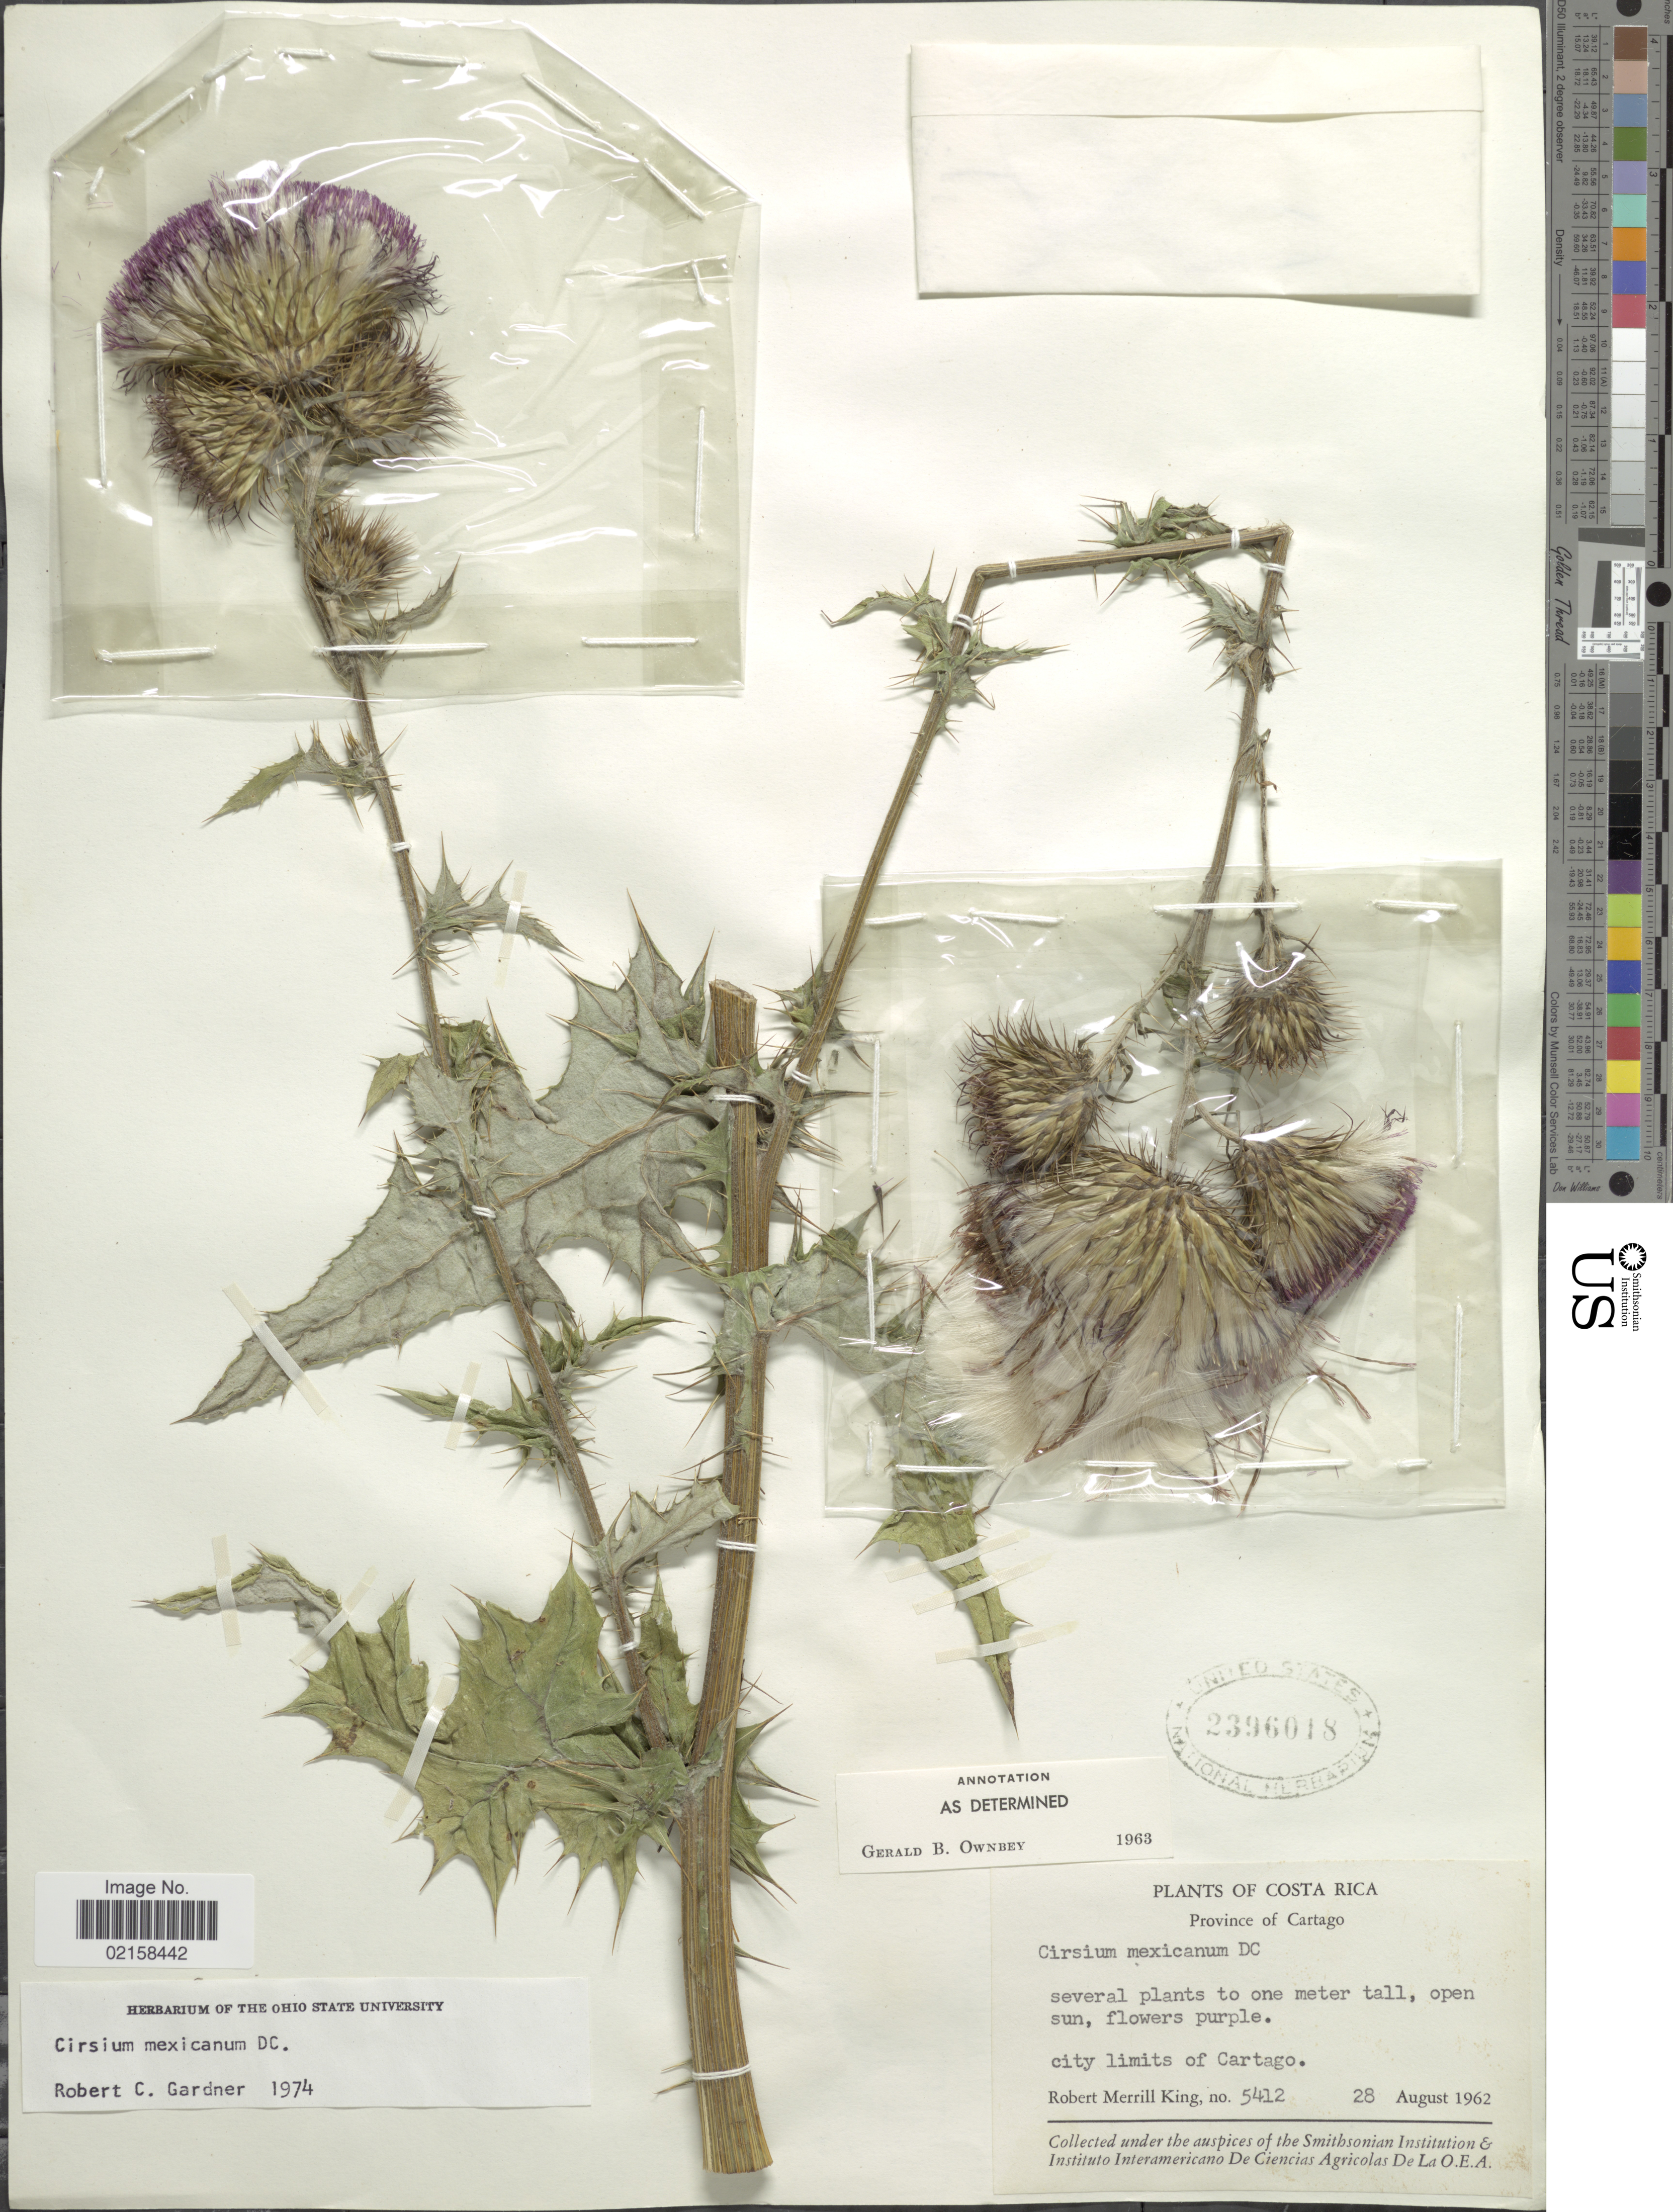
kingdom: Plantae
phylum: Tracheophyta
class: Magnoliopsida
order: Asterales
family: Asteraceae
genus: Cirsium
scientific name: Cirsium mexicanum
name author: DC.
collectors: R. M. King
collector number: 5412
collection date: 1962-08-28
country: Costa Rica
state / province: Cartago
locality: City limits of Cartago.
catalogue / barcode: US 2396018